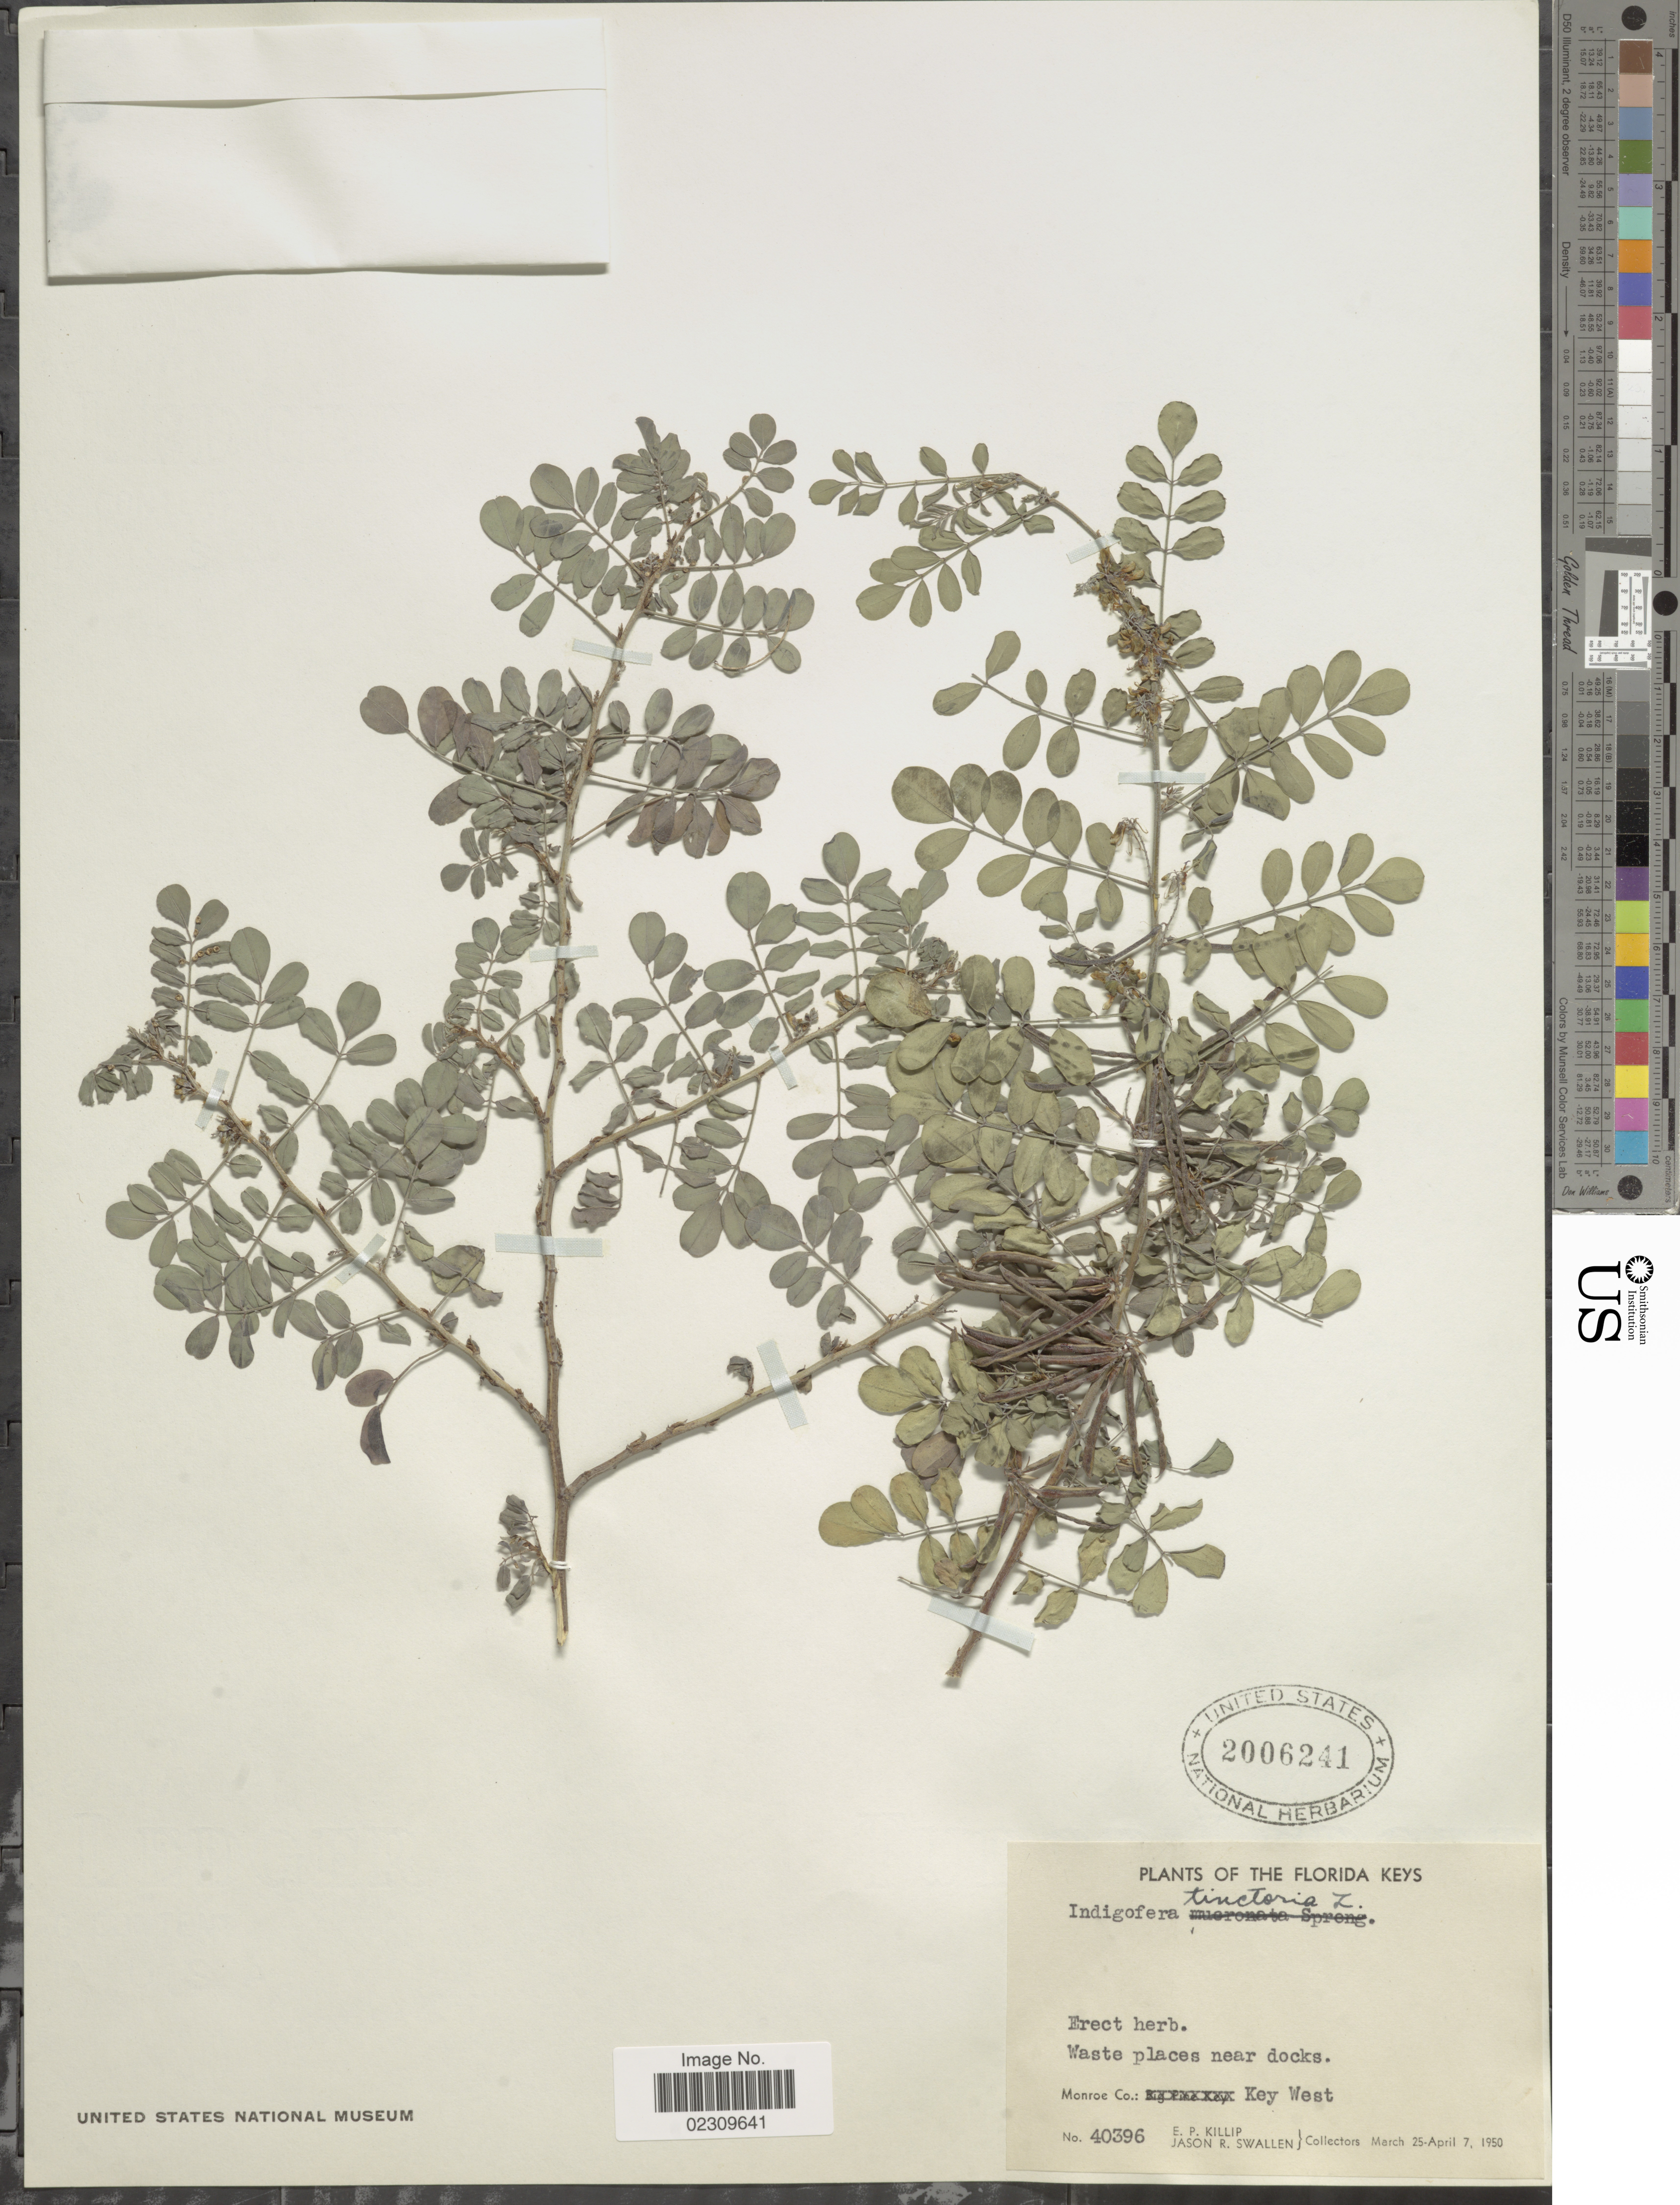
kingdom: Plantae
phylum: Tracheophyta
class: Magnoliopsida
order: Fabales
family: Fabaceae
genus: Indigofera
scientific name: Indigofera tinctoria sensu Naves non L.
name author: Naves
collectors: E. P. Killip & J. R. Swallen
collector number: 40396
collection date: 1950-03-25/1950-04-07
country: United States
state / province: Florida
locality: Florida Keys. Waste places near docks. Monroe Co.: Key West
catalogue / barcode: US 2006241